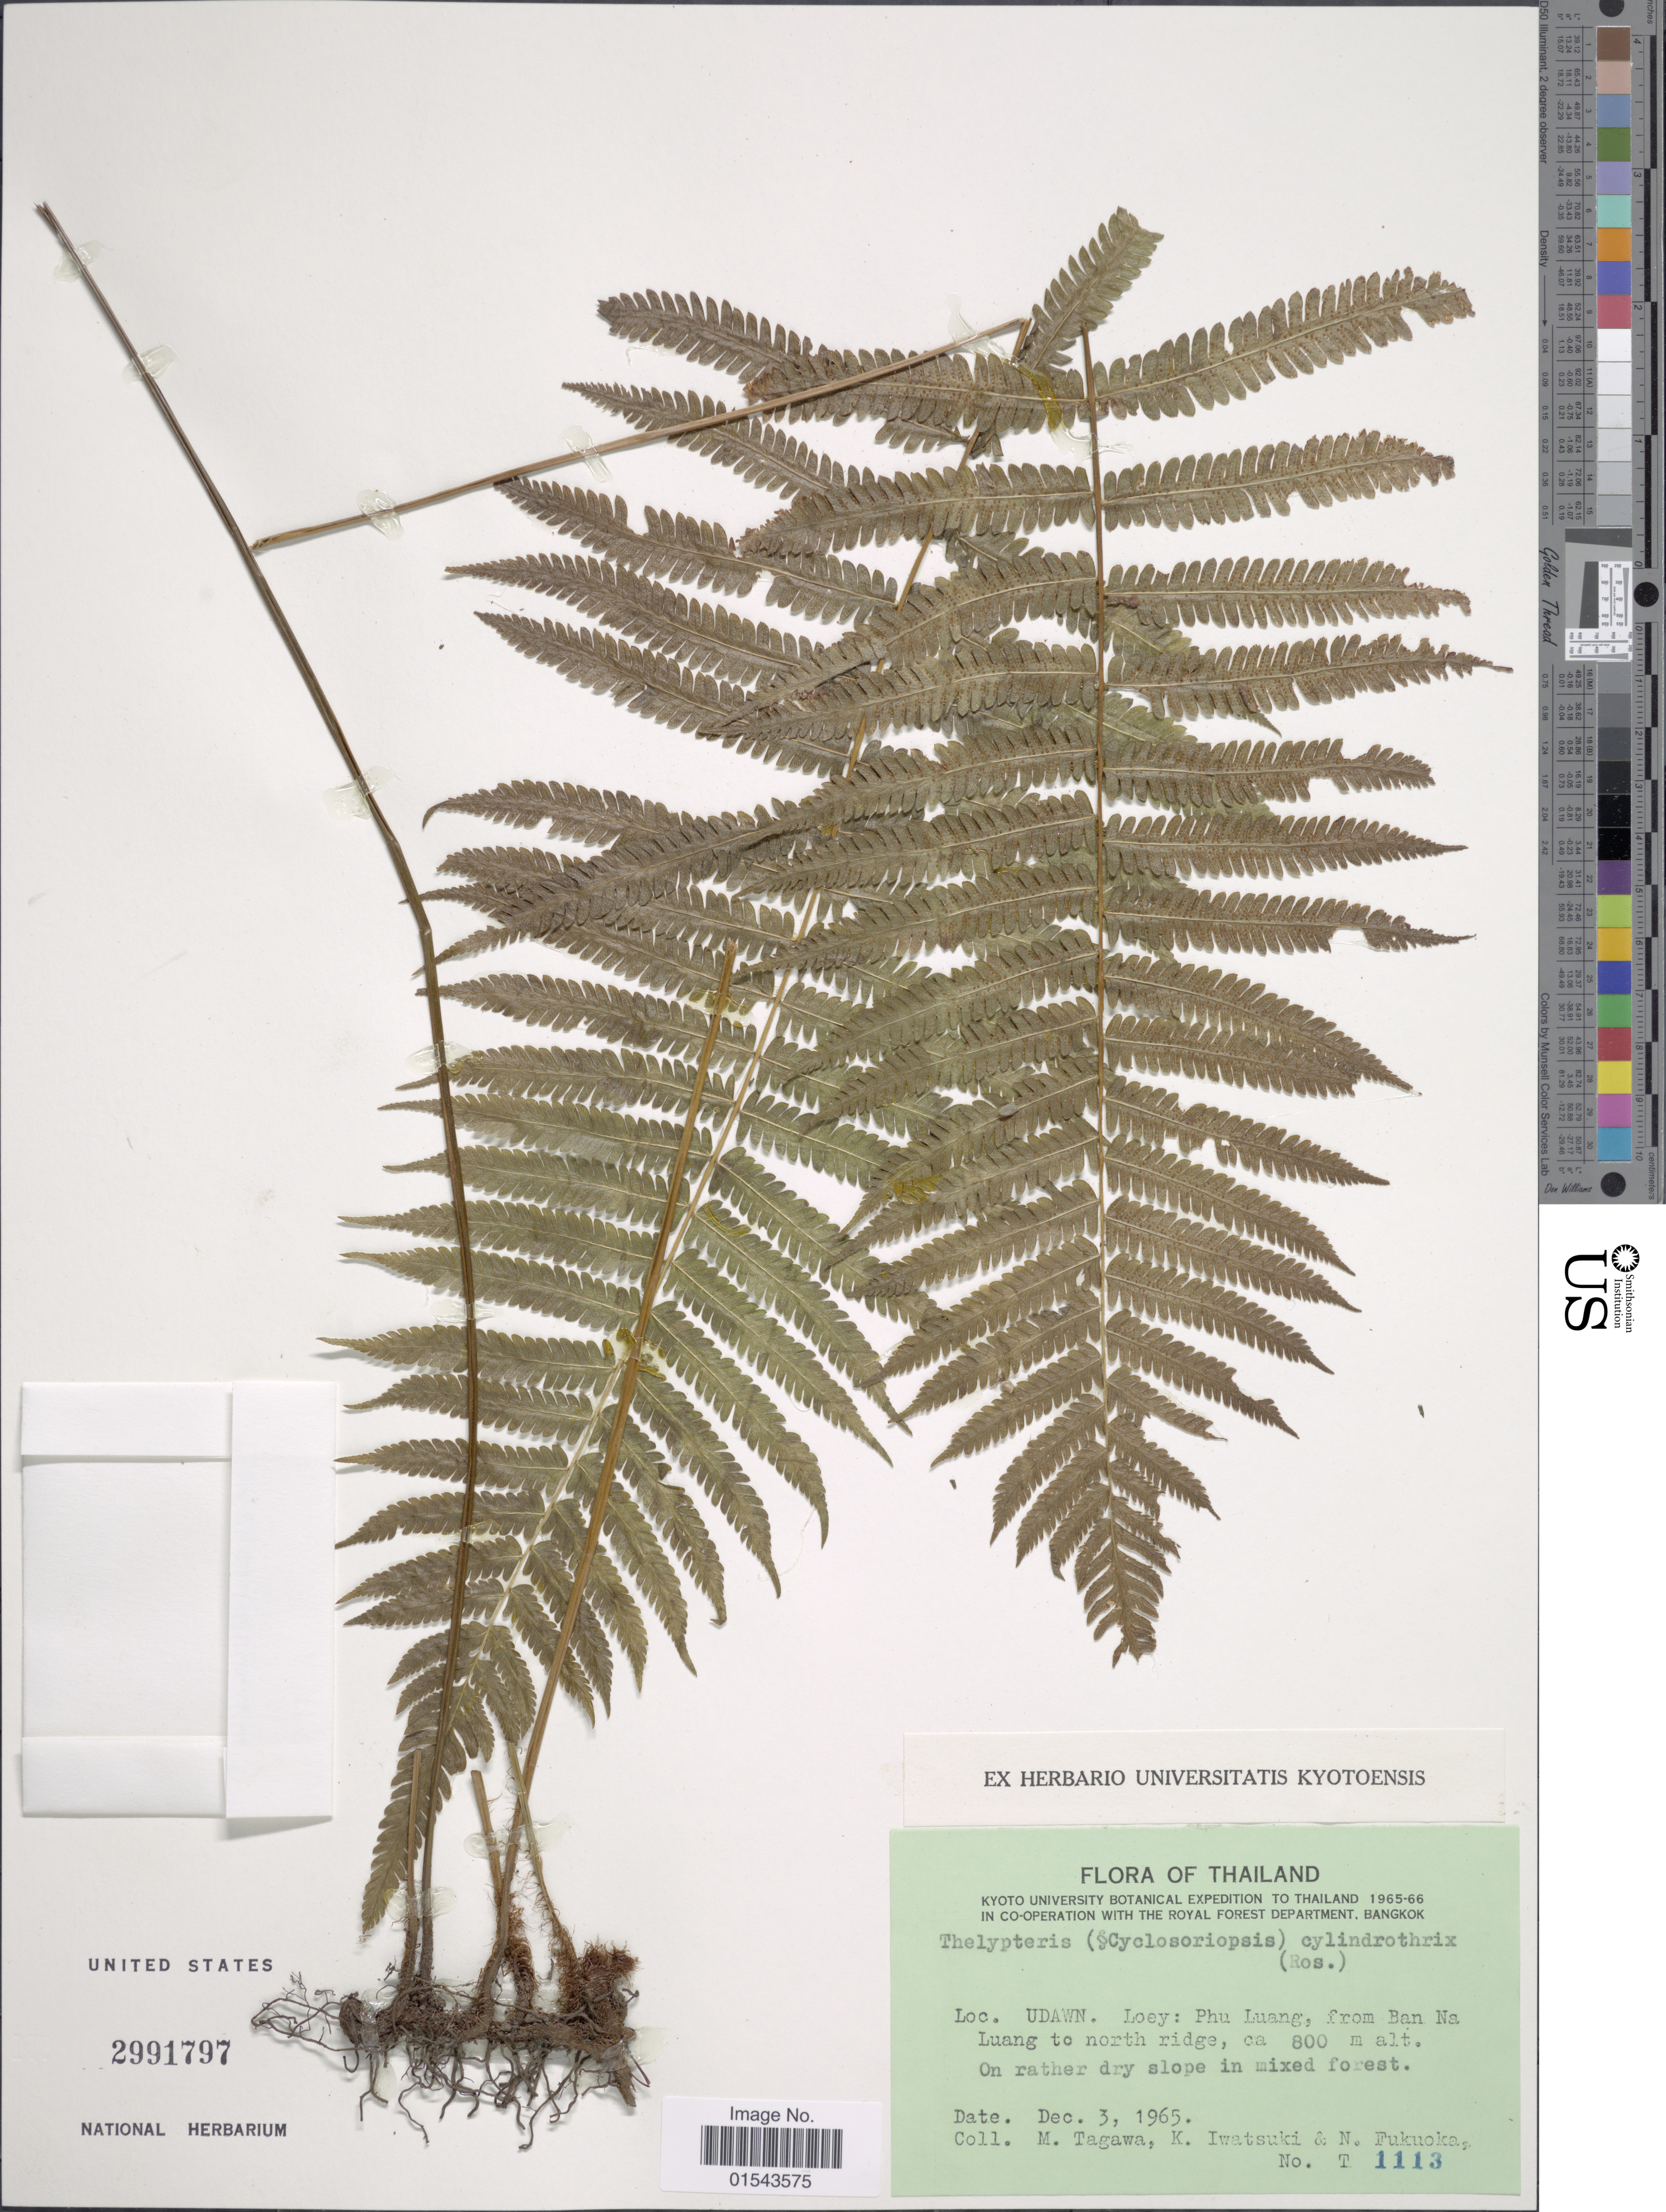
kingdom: Plantae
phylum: Tracheophyta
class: Polypodiopsida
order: Polypodiales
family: Thelypteridaceae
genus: Christella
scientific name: Christella clarkei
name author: (Bedd.) Holttum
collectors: M. Tagawa, K. Iwatsuki & N. Fukuoka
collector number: T 1113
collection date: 1965-12-03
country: Thailand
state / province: Loei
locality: Udawn. Loey: Phu Luang, from Ban Na Luang to north ridge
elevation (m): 800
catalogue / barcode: US 2991797